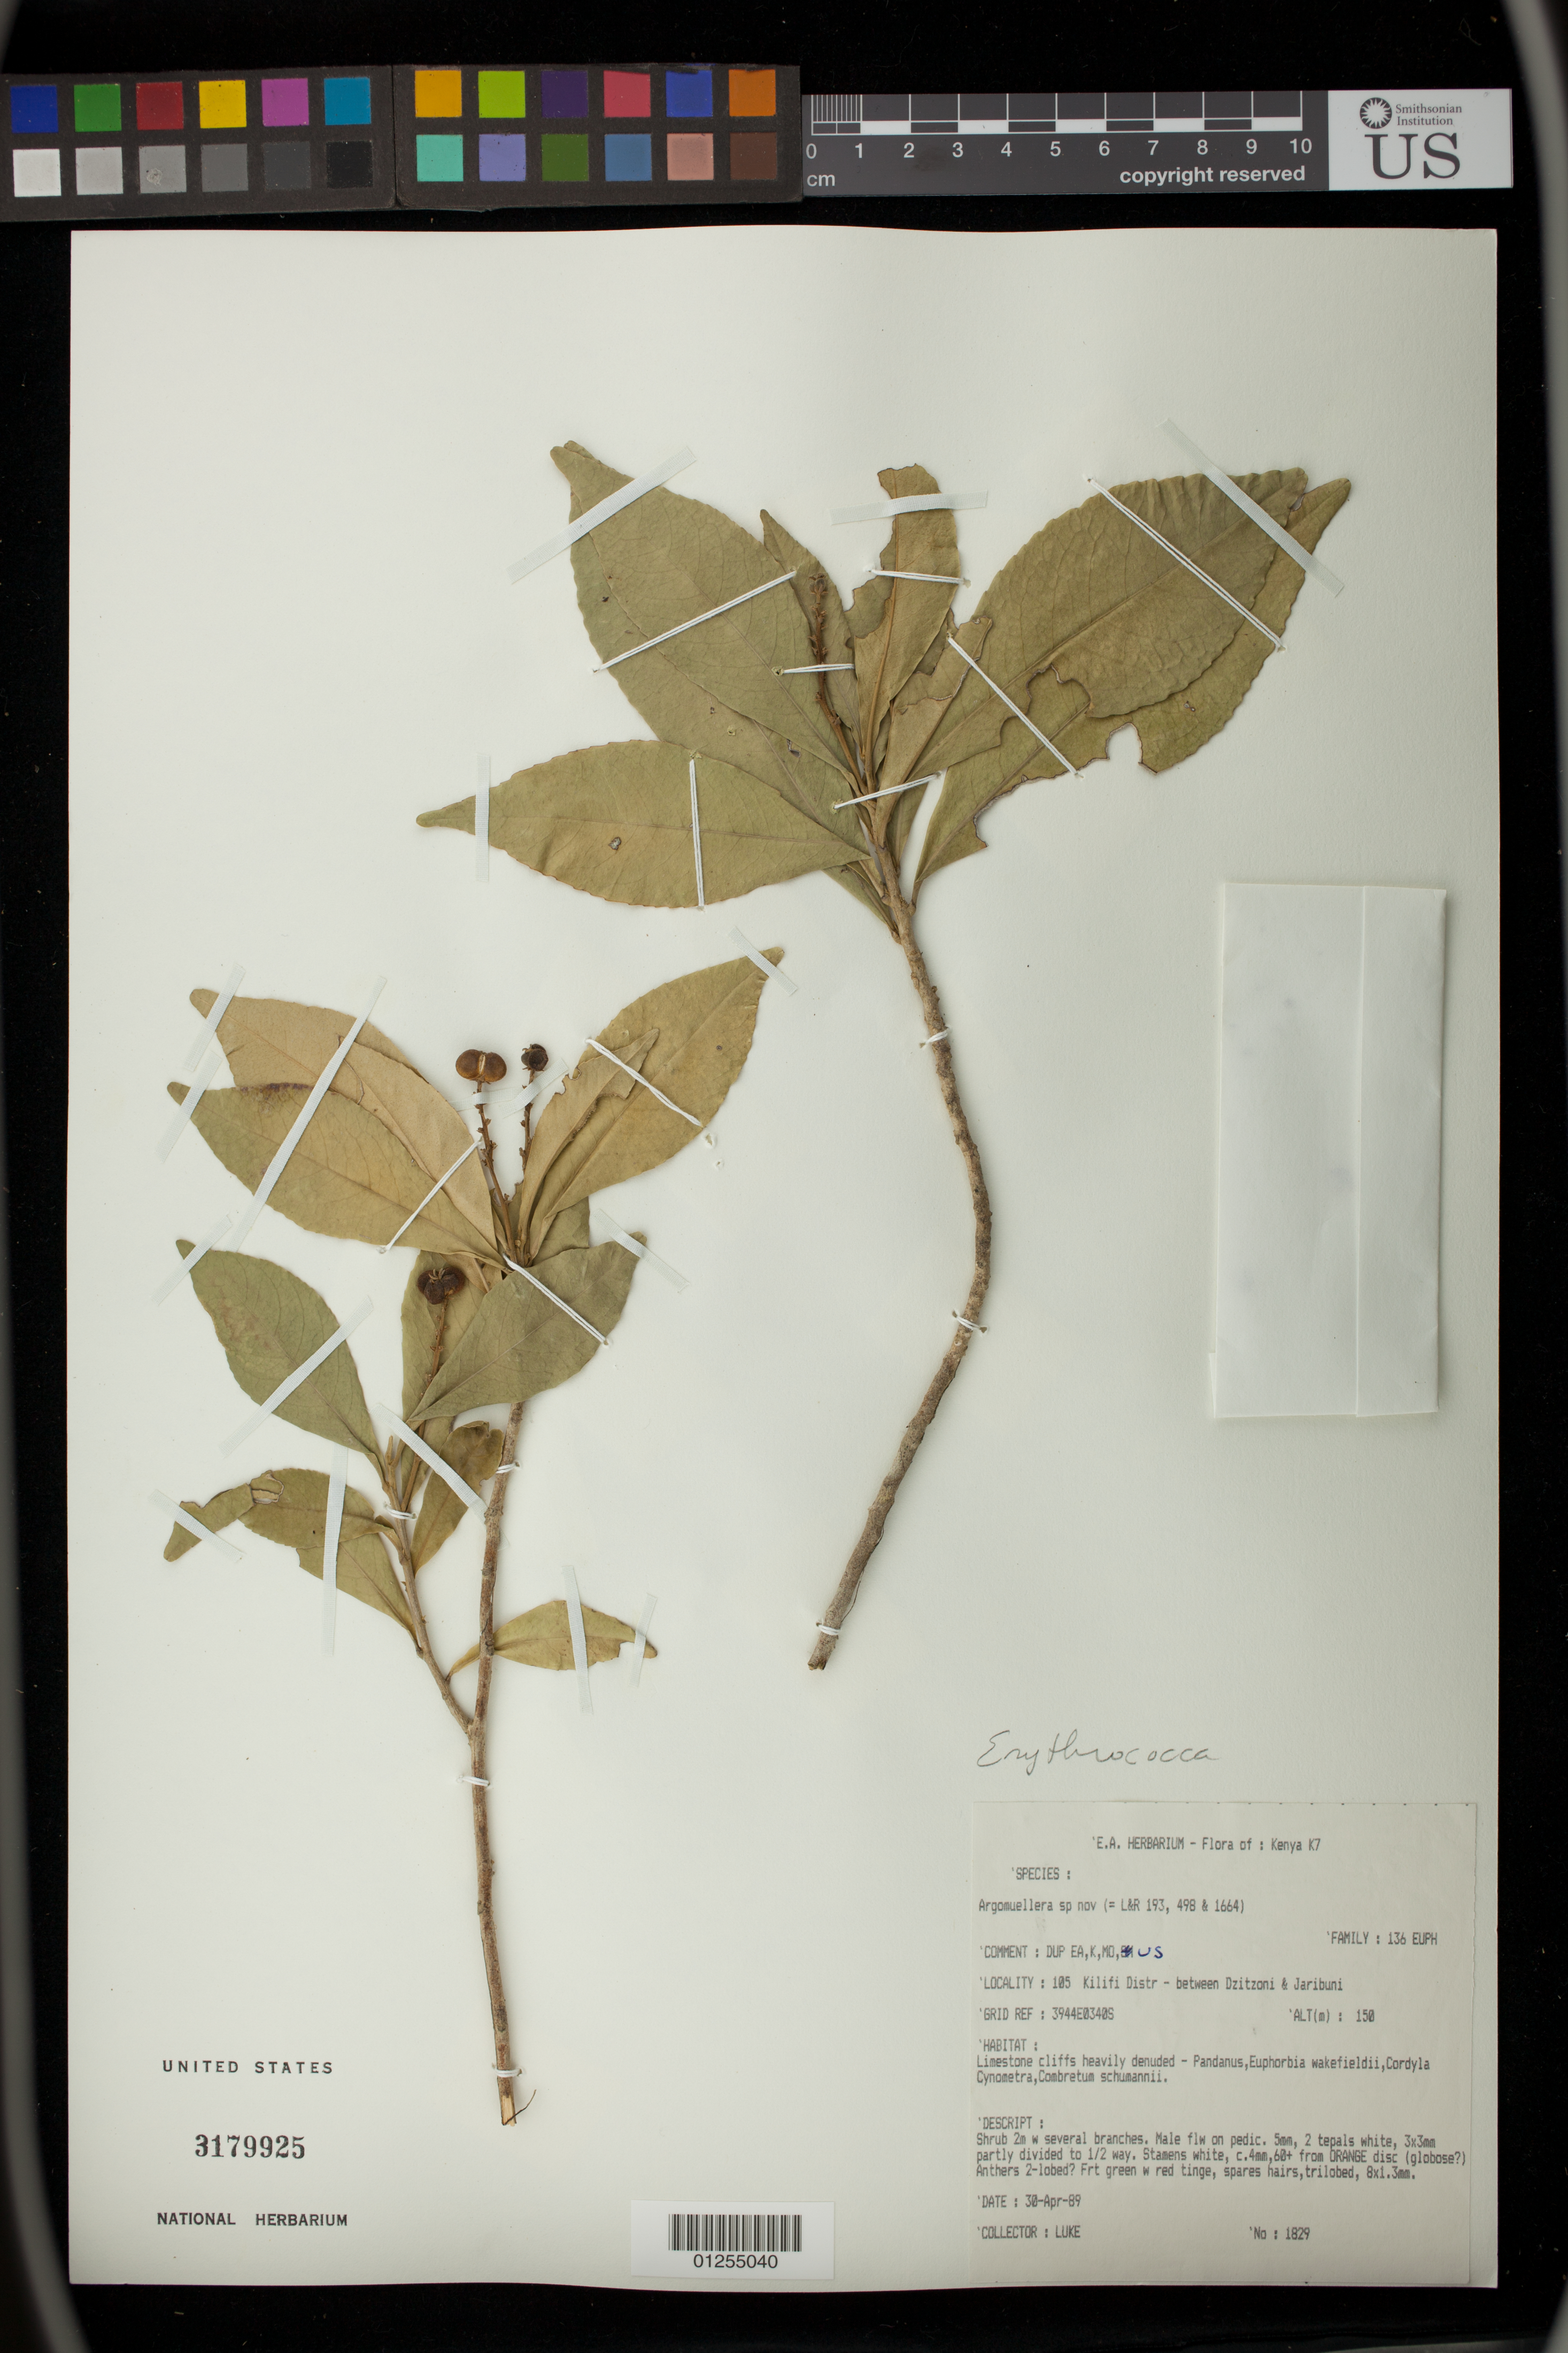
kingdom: Plantae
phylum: Tracheophyta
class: Magnoliopsida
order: Malpighiales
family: Euphorbiaceae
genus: Erythrococca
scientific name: Erythrococca sp.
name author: Benth.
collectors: -. Luke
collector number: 1829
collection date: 1989-04-30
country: Kenya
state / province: Kilifi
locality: Between Dzitzoni & Jaribune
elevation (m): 150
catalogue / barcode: US 3179925